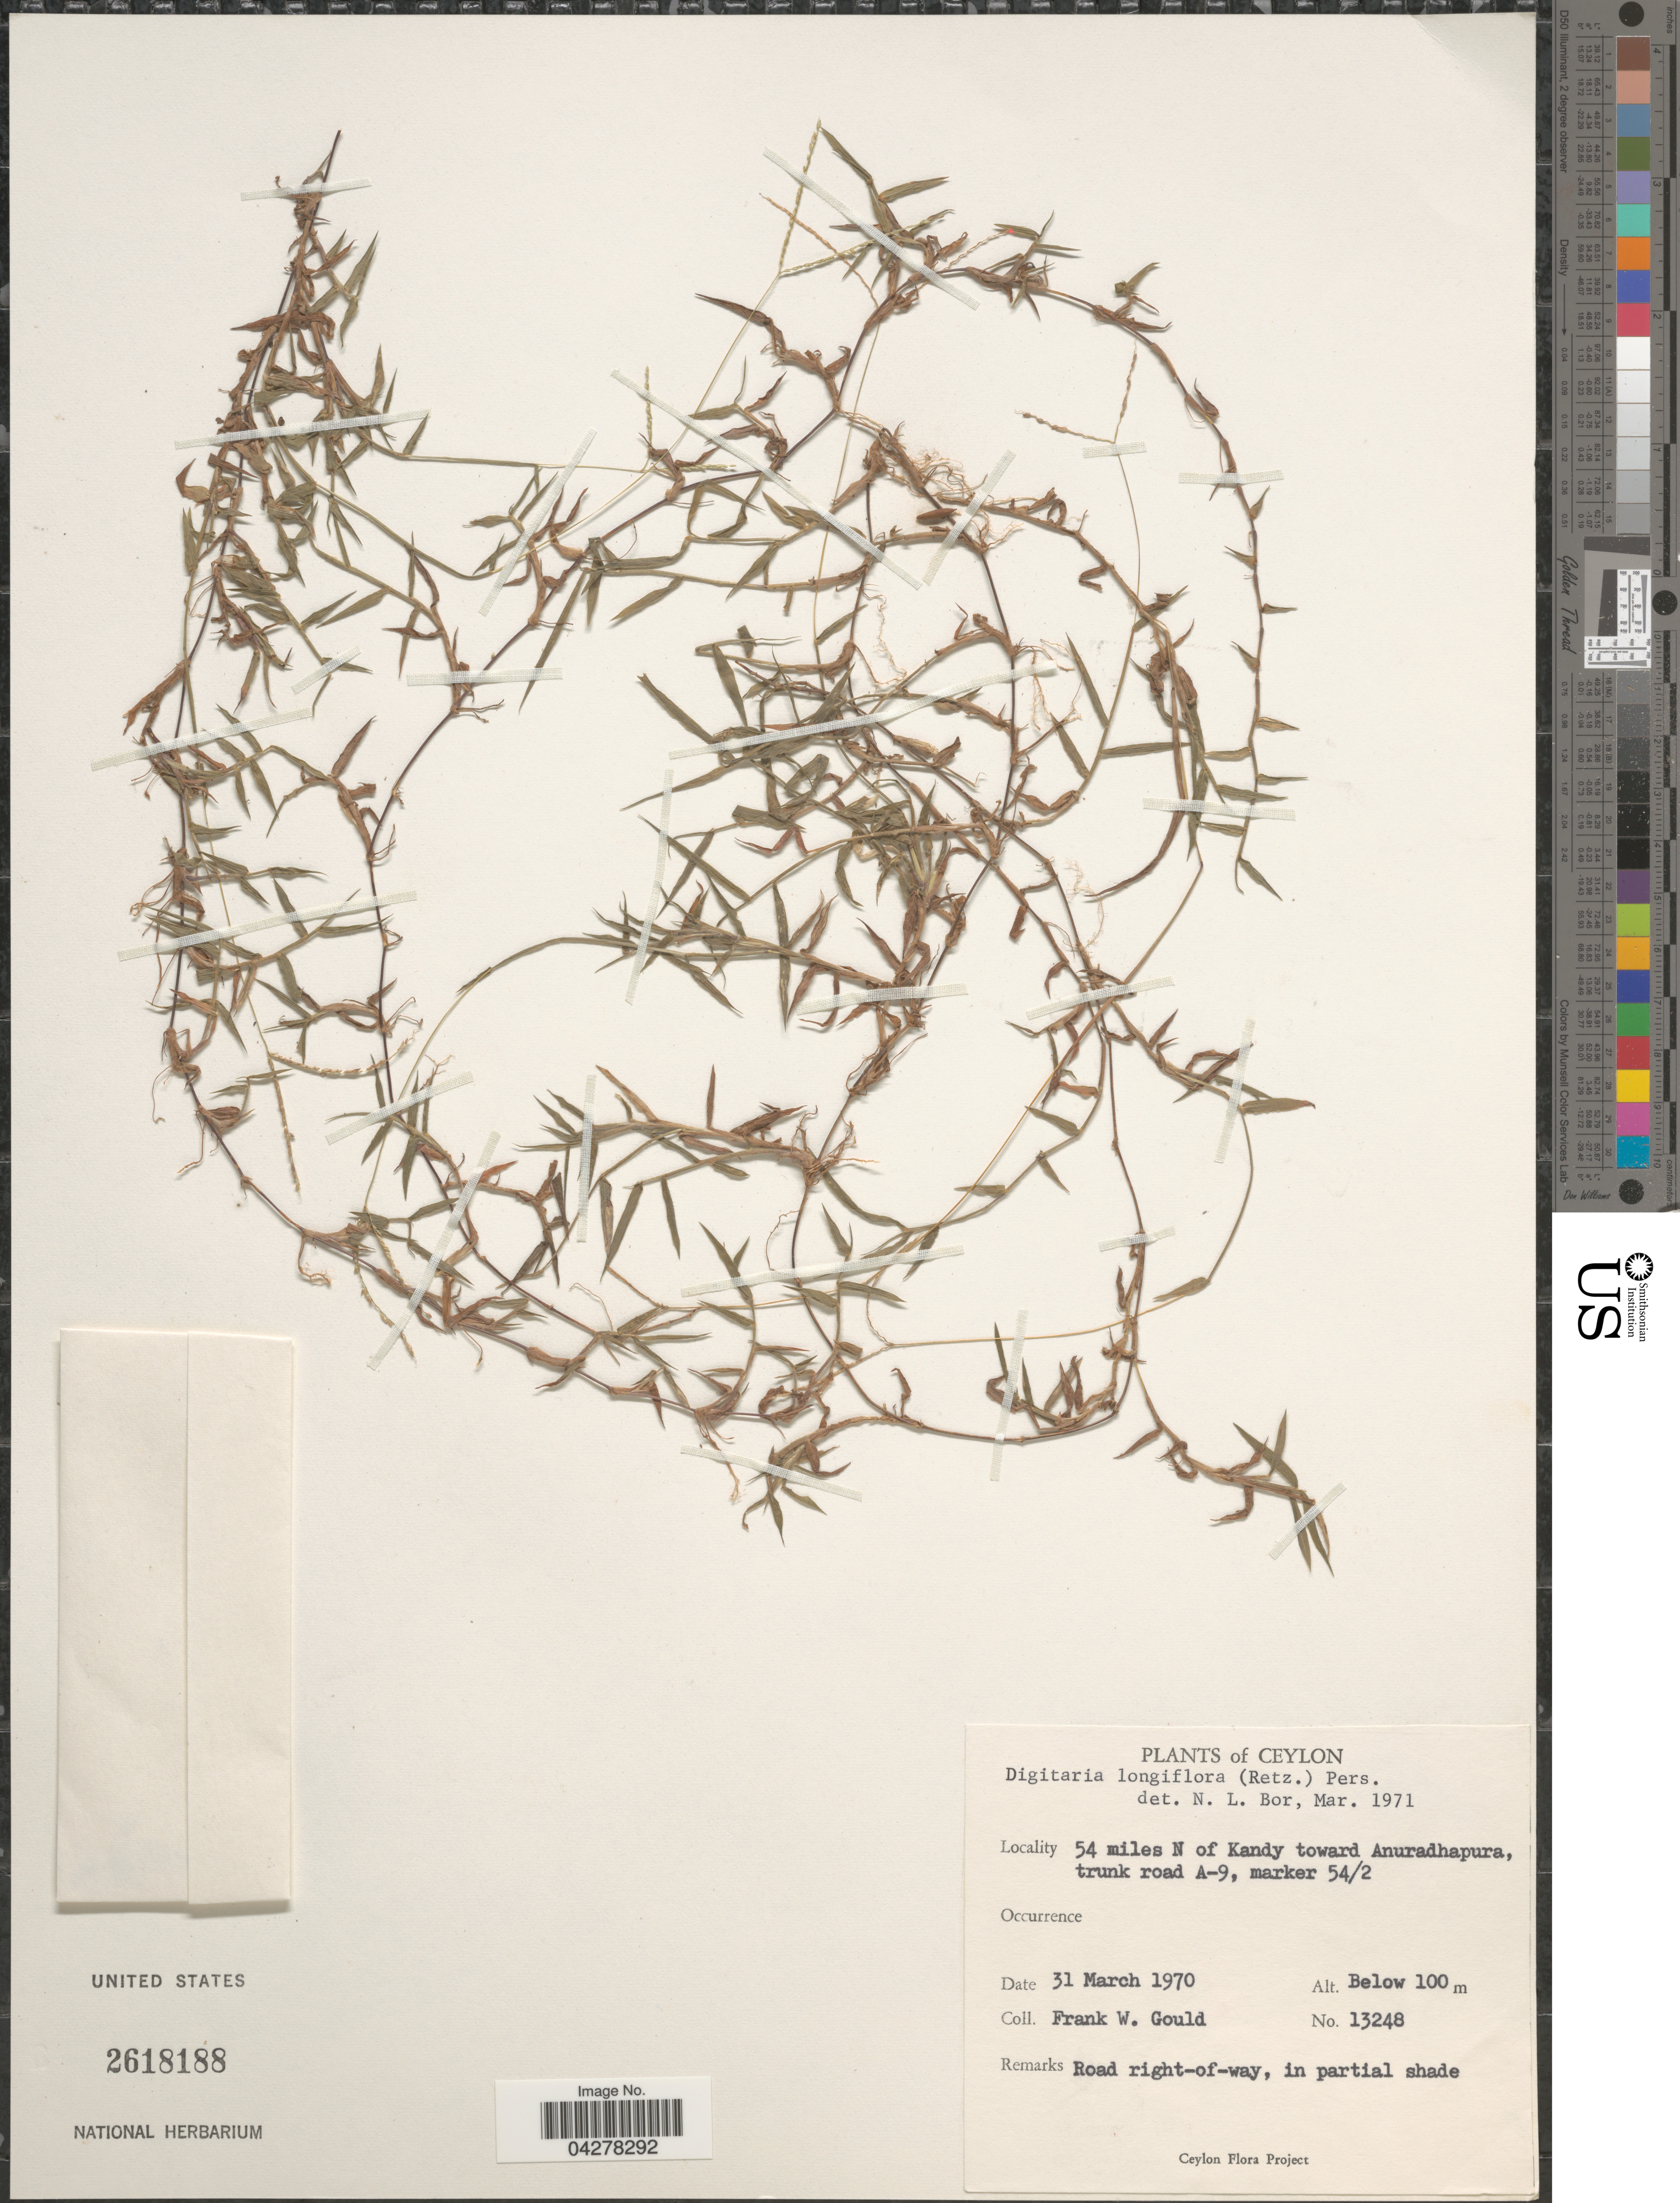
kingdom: Plantae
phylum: Tracheophyta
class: Liliopsida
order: Poales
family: Poaceae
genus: Digitaria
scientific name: Digitaria longiflora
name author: (Retz.) Pers.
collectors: F. W. Gould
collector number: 13248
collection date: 1970-03-31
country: Sri Lanka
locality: Ceylon. 54 miles N of Kandy toward Anuradhapura, trunk road A-9, marker 54/2. Road right-of-way, in partial shade.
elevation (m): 0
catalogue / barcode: US 2618188